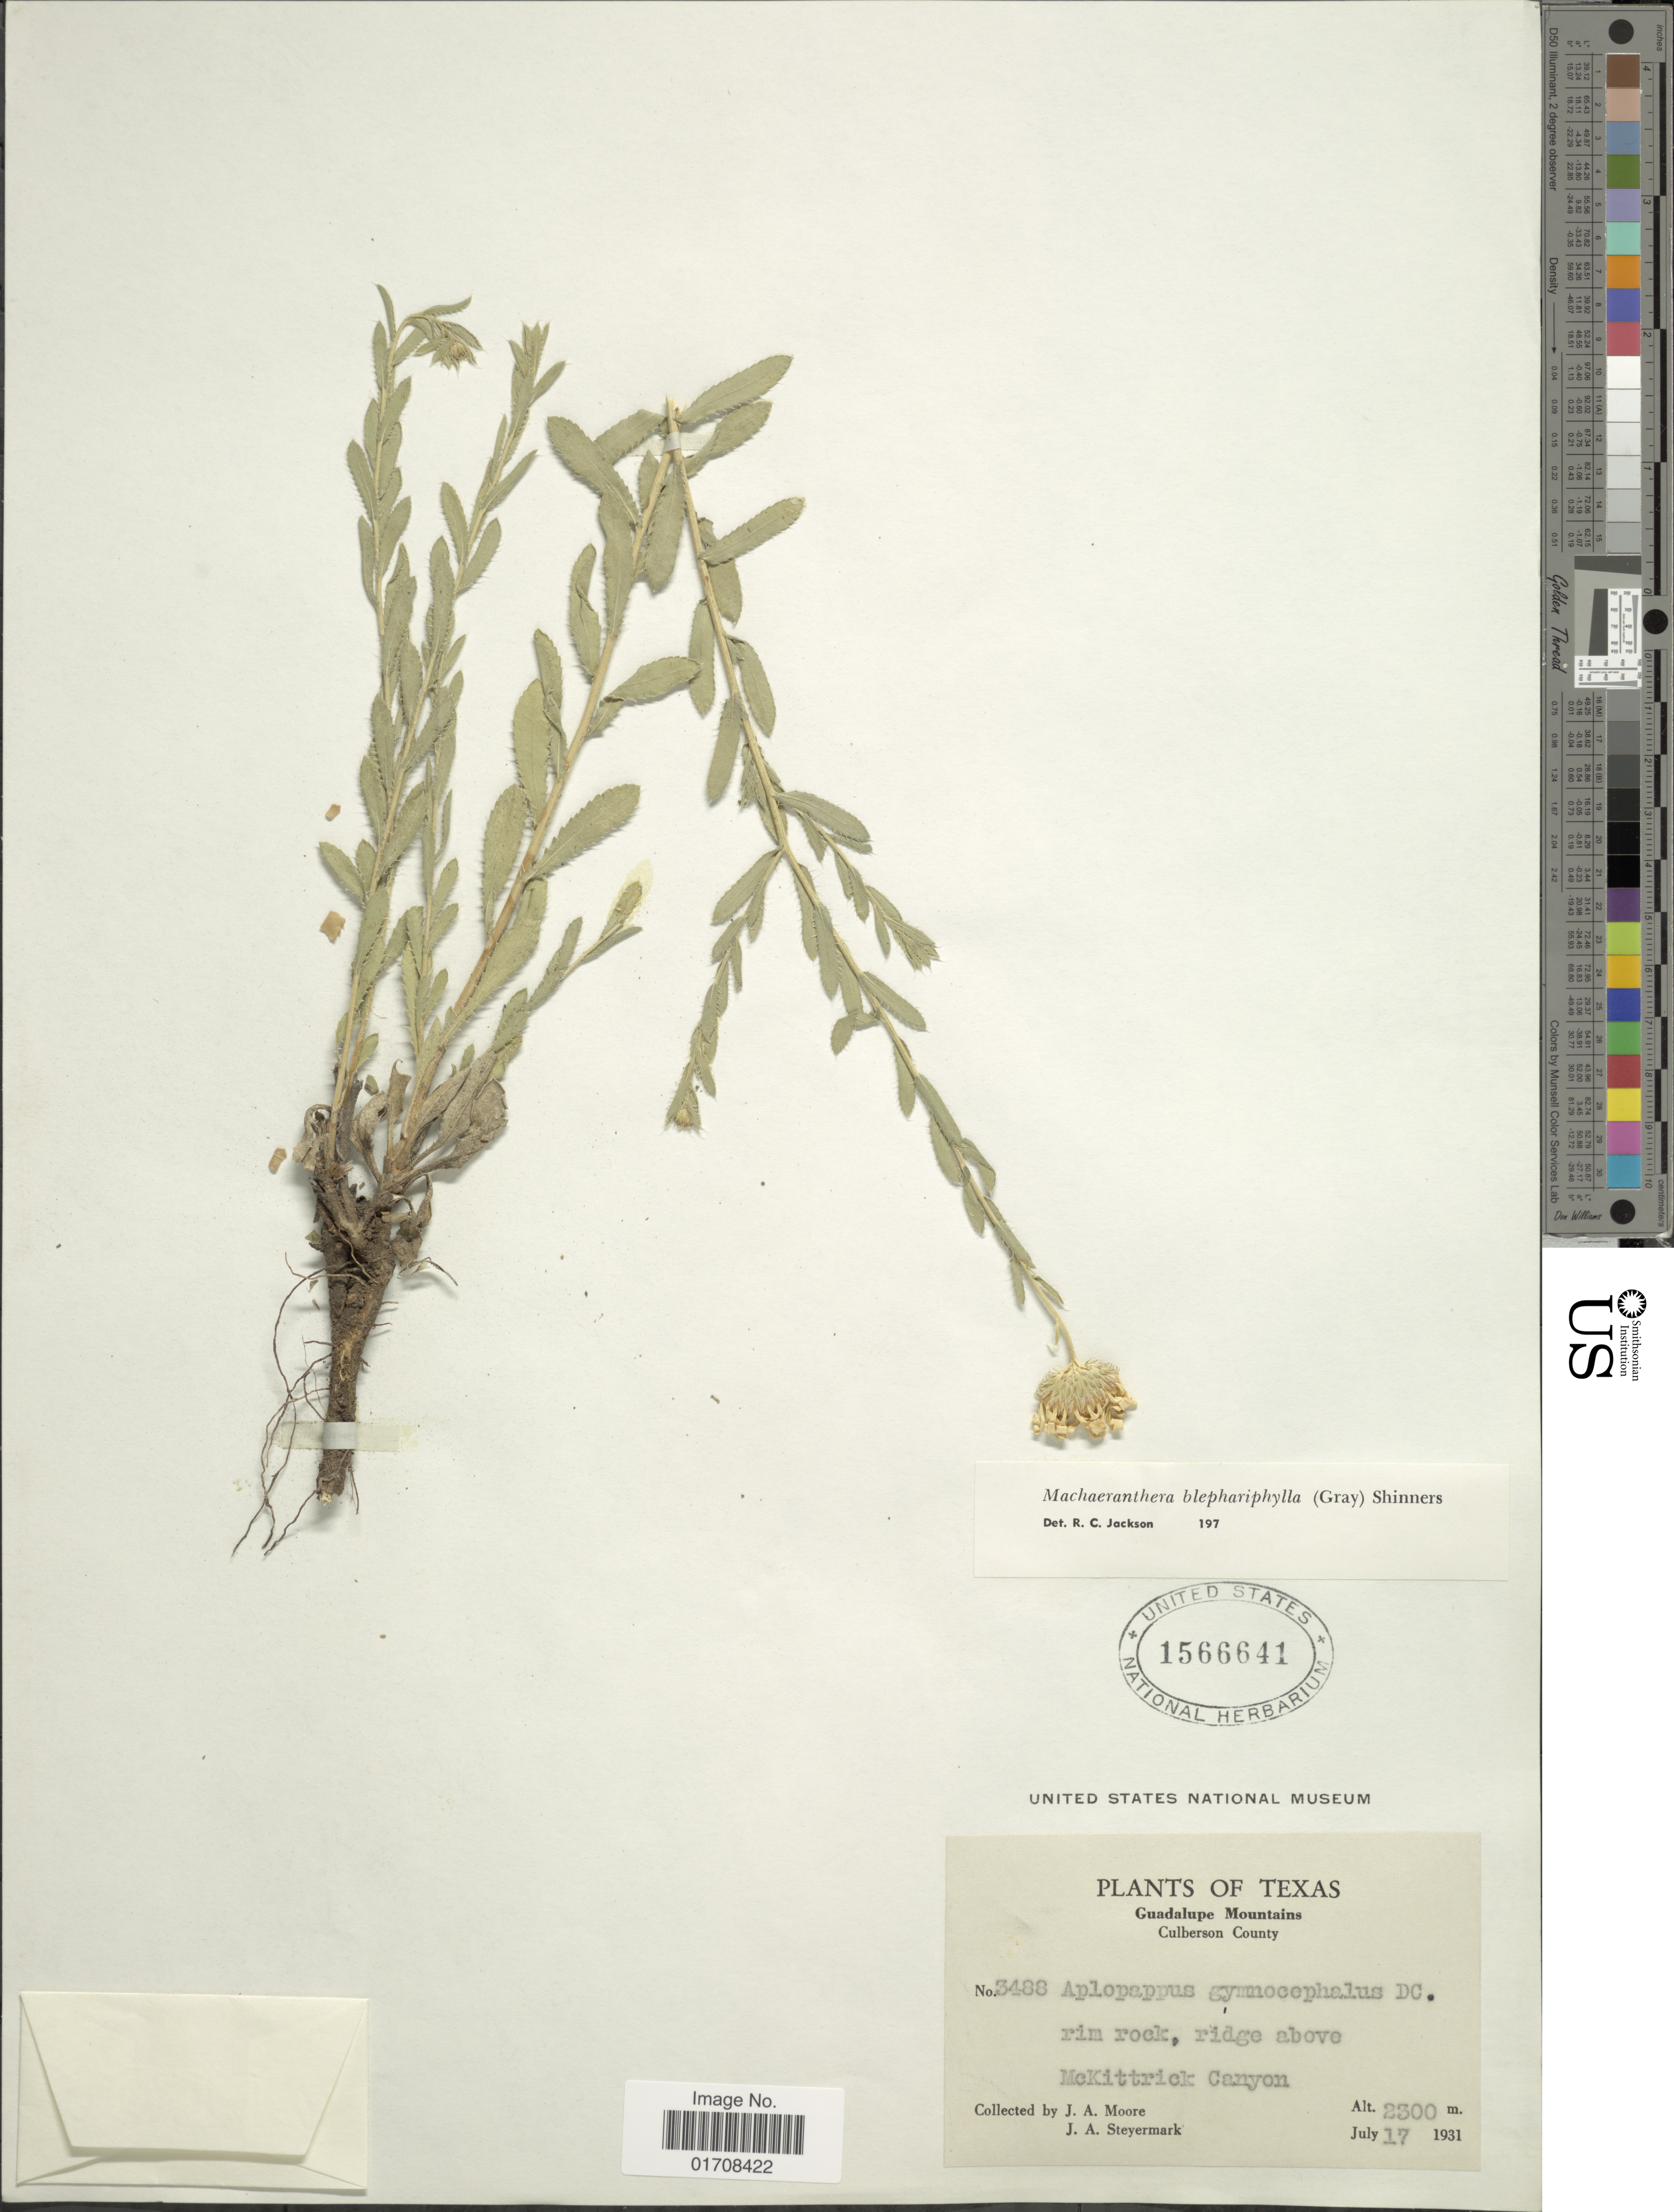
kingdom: Plantae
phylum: Tracheophyta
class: Magnoliopsida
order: Asterales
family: Asteraceae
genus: Machaeranthera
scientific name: Machaeranthera blephariphylla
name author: (A. Gray) Shinners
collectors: J. A. Moore & J. Steyermark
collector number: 3488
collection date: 1931-07-17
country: United States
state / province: Texas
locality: Guadalupe Mountains, Culberson County, McKittrick Canyon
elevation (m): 2300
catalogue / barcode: US 1566641